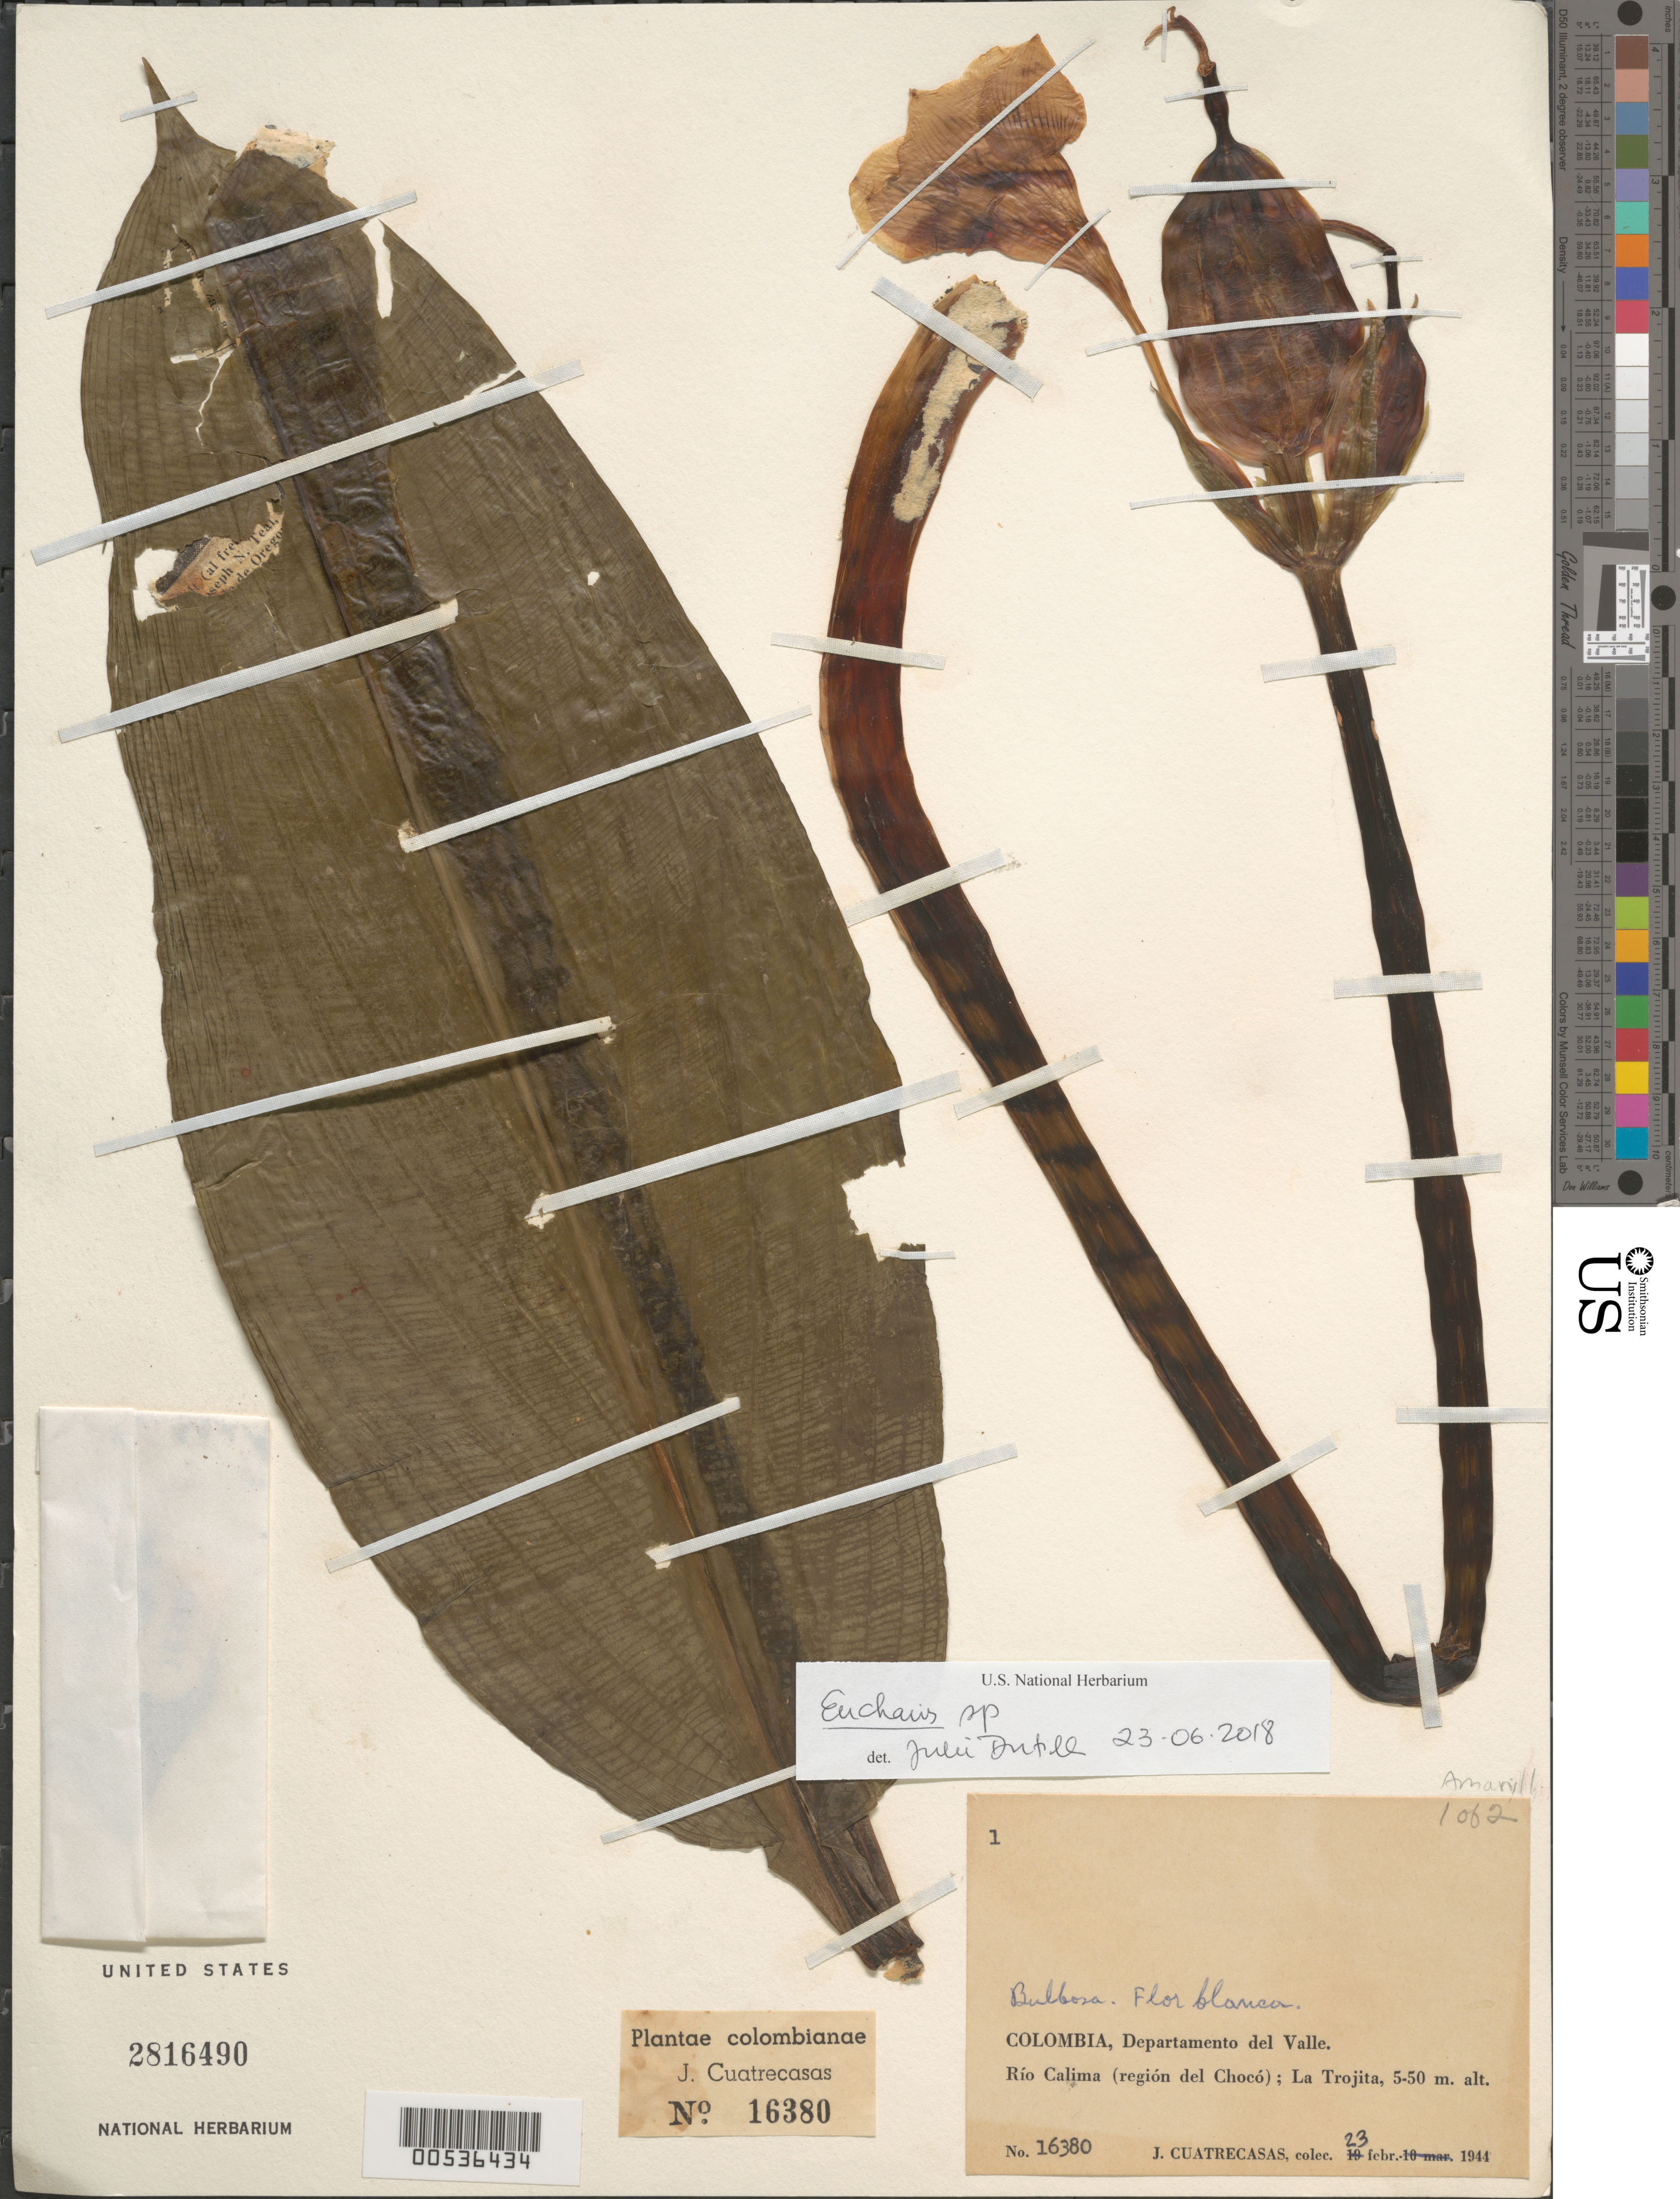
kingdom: Plantae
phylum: Tracheophyta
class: Liliopsida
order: Asparagales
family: Amaryllidaceae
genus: Eucharis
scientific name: Eucharis sp.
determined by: Dutilh, Julie H. A.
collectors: J. Cuatrecasas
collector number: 16380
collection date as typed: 23 Feb 1944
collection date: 1944-02-23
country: Colombia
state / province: Valle del Cauca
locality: Rio Calima, La Tojita.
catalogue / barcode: US 2816490